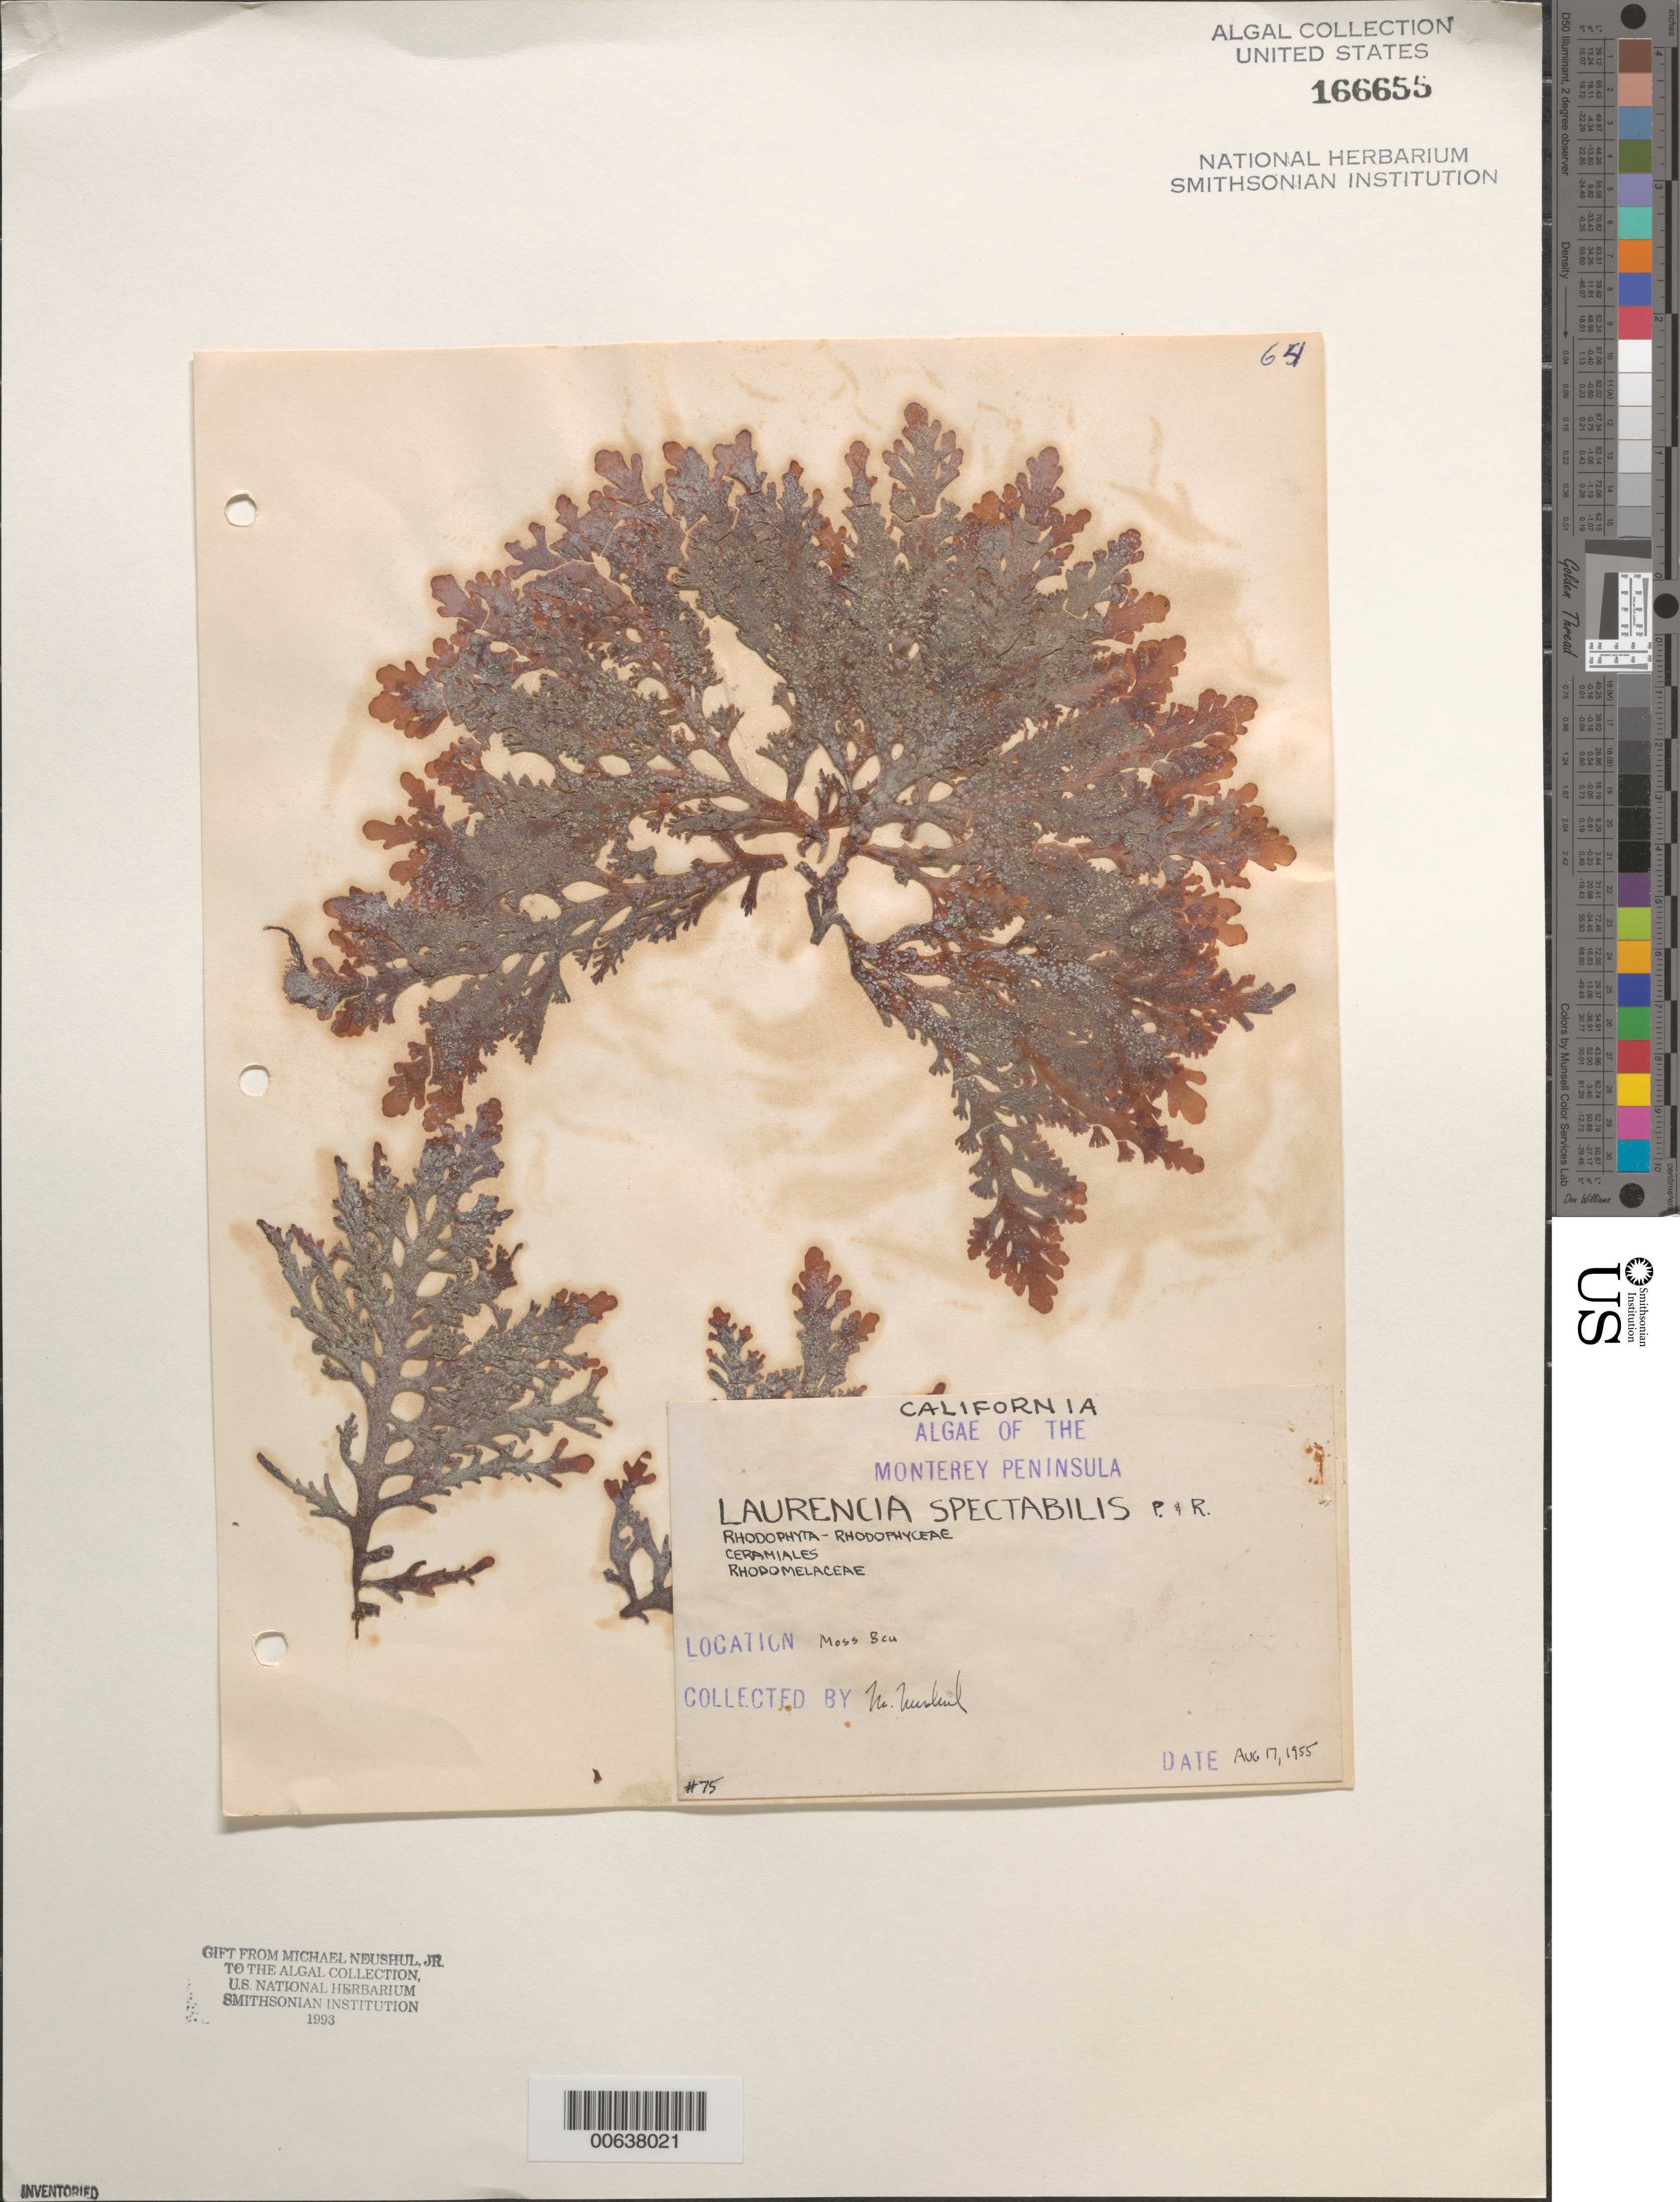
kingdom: Plantae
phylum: Rhodophyta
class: Florideophyceae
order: Ceramiales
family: Rhodomelaceae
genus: Osmundea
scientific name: Osmundea spectabilis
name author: (Postels & Rupr.) K.W. Nam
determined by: Algae name updating Project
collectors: M. Neushul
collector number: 75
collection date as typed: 17 Aug 1955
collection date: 1955-08-17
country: United States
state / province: California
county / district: Monterey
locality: Moss Beach, Monterey Peninsula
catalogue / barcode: US 166655